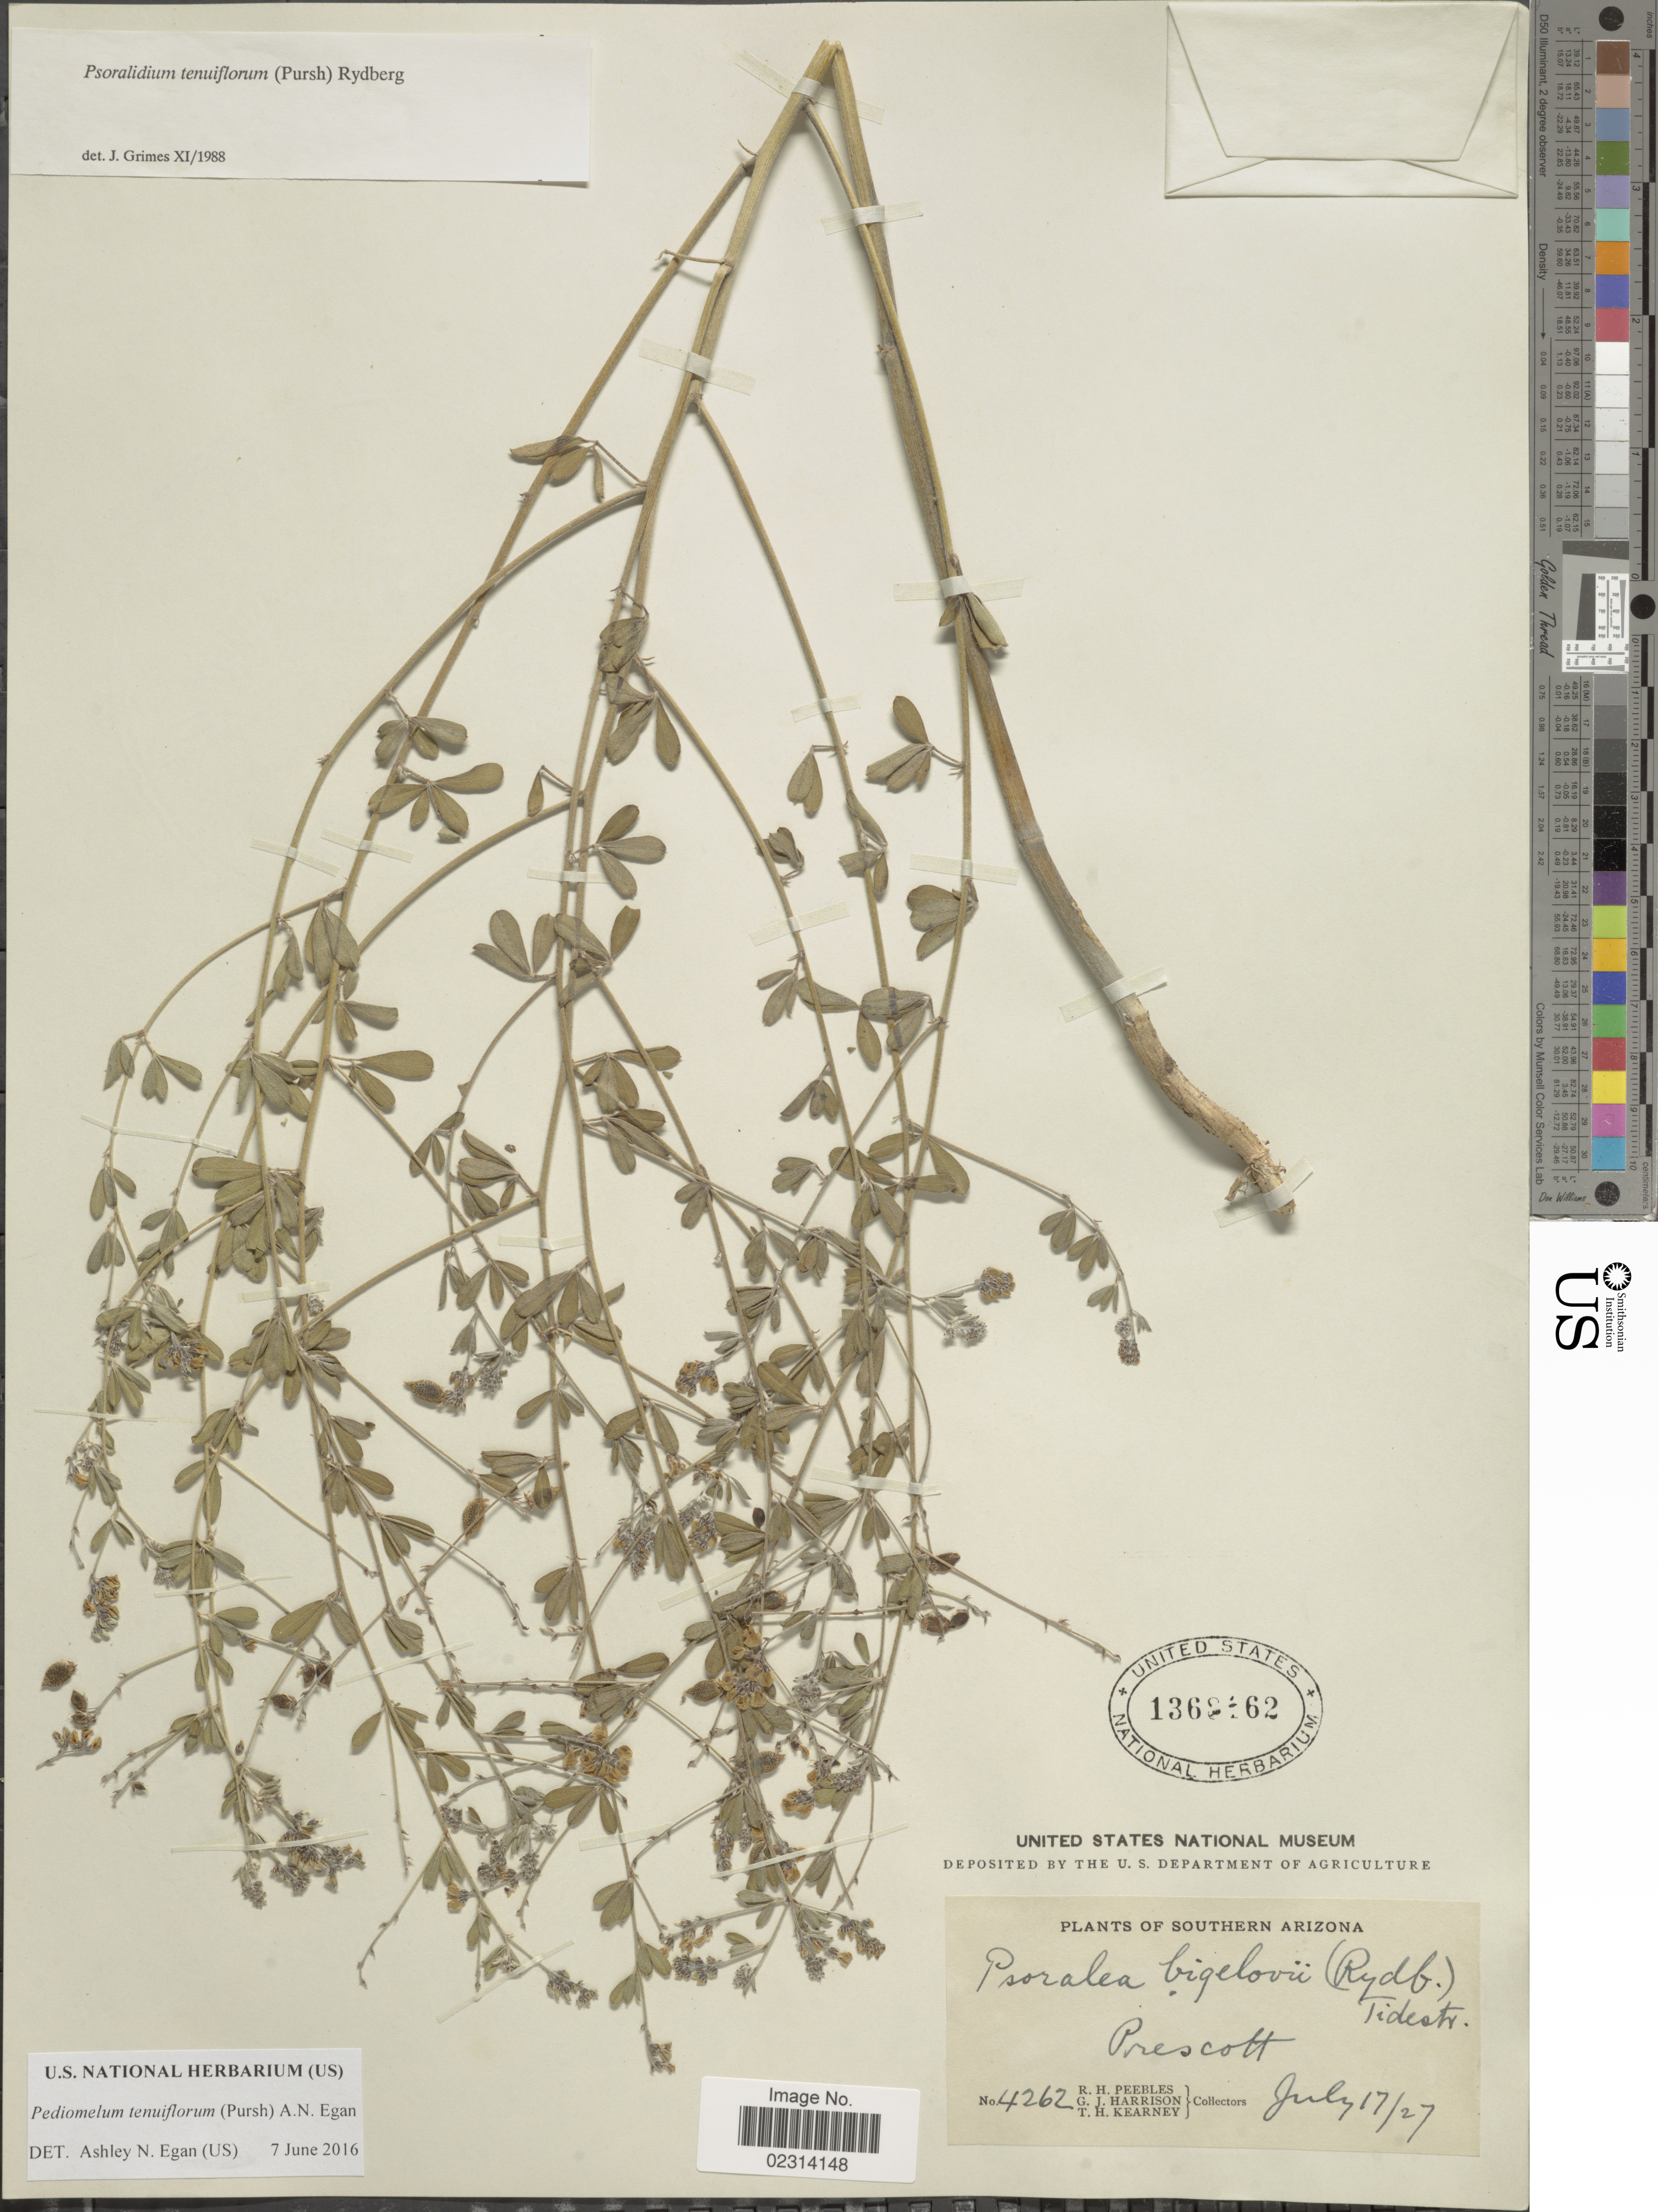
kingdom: Plantae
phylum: Tracheophyta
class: Magnoliopsida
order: Fabales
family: Fabaceae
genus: Psoralidium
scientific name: Psoralidium tenuiflorum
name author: (Pursh) Rydb.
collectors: R. H. Peebles, G. J. Harrison & T. H. Kearney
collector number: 4262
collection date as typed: Transcribed d/m/y: 17/7/27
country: United States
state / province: Arizona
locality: Prescott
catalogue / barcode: US 1368462